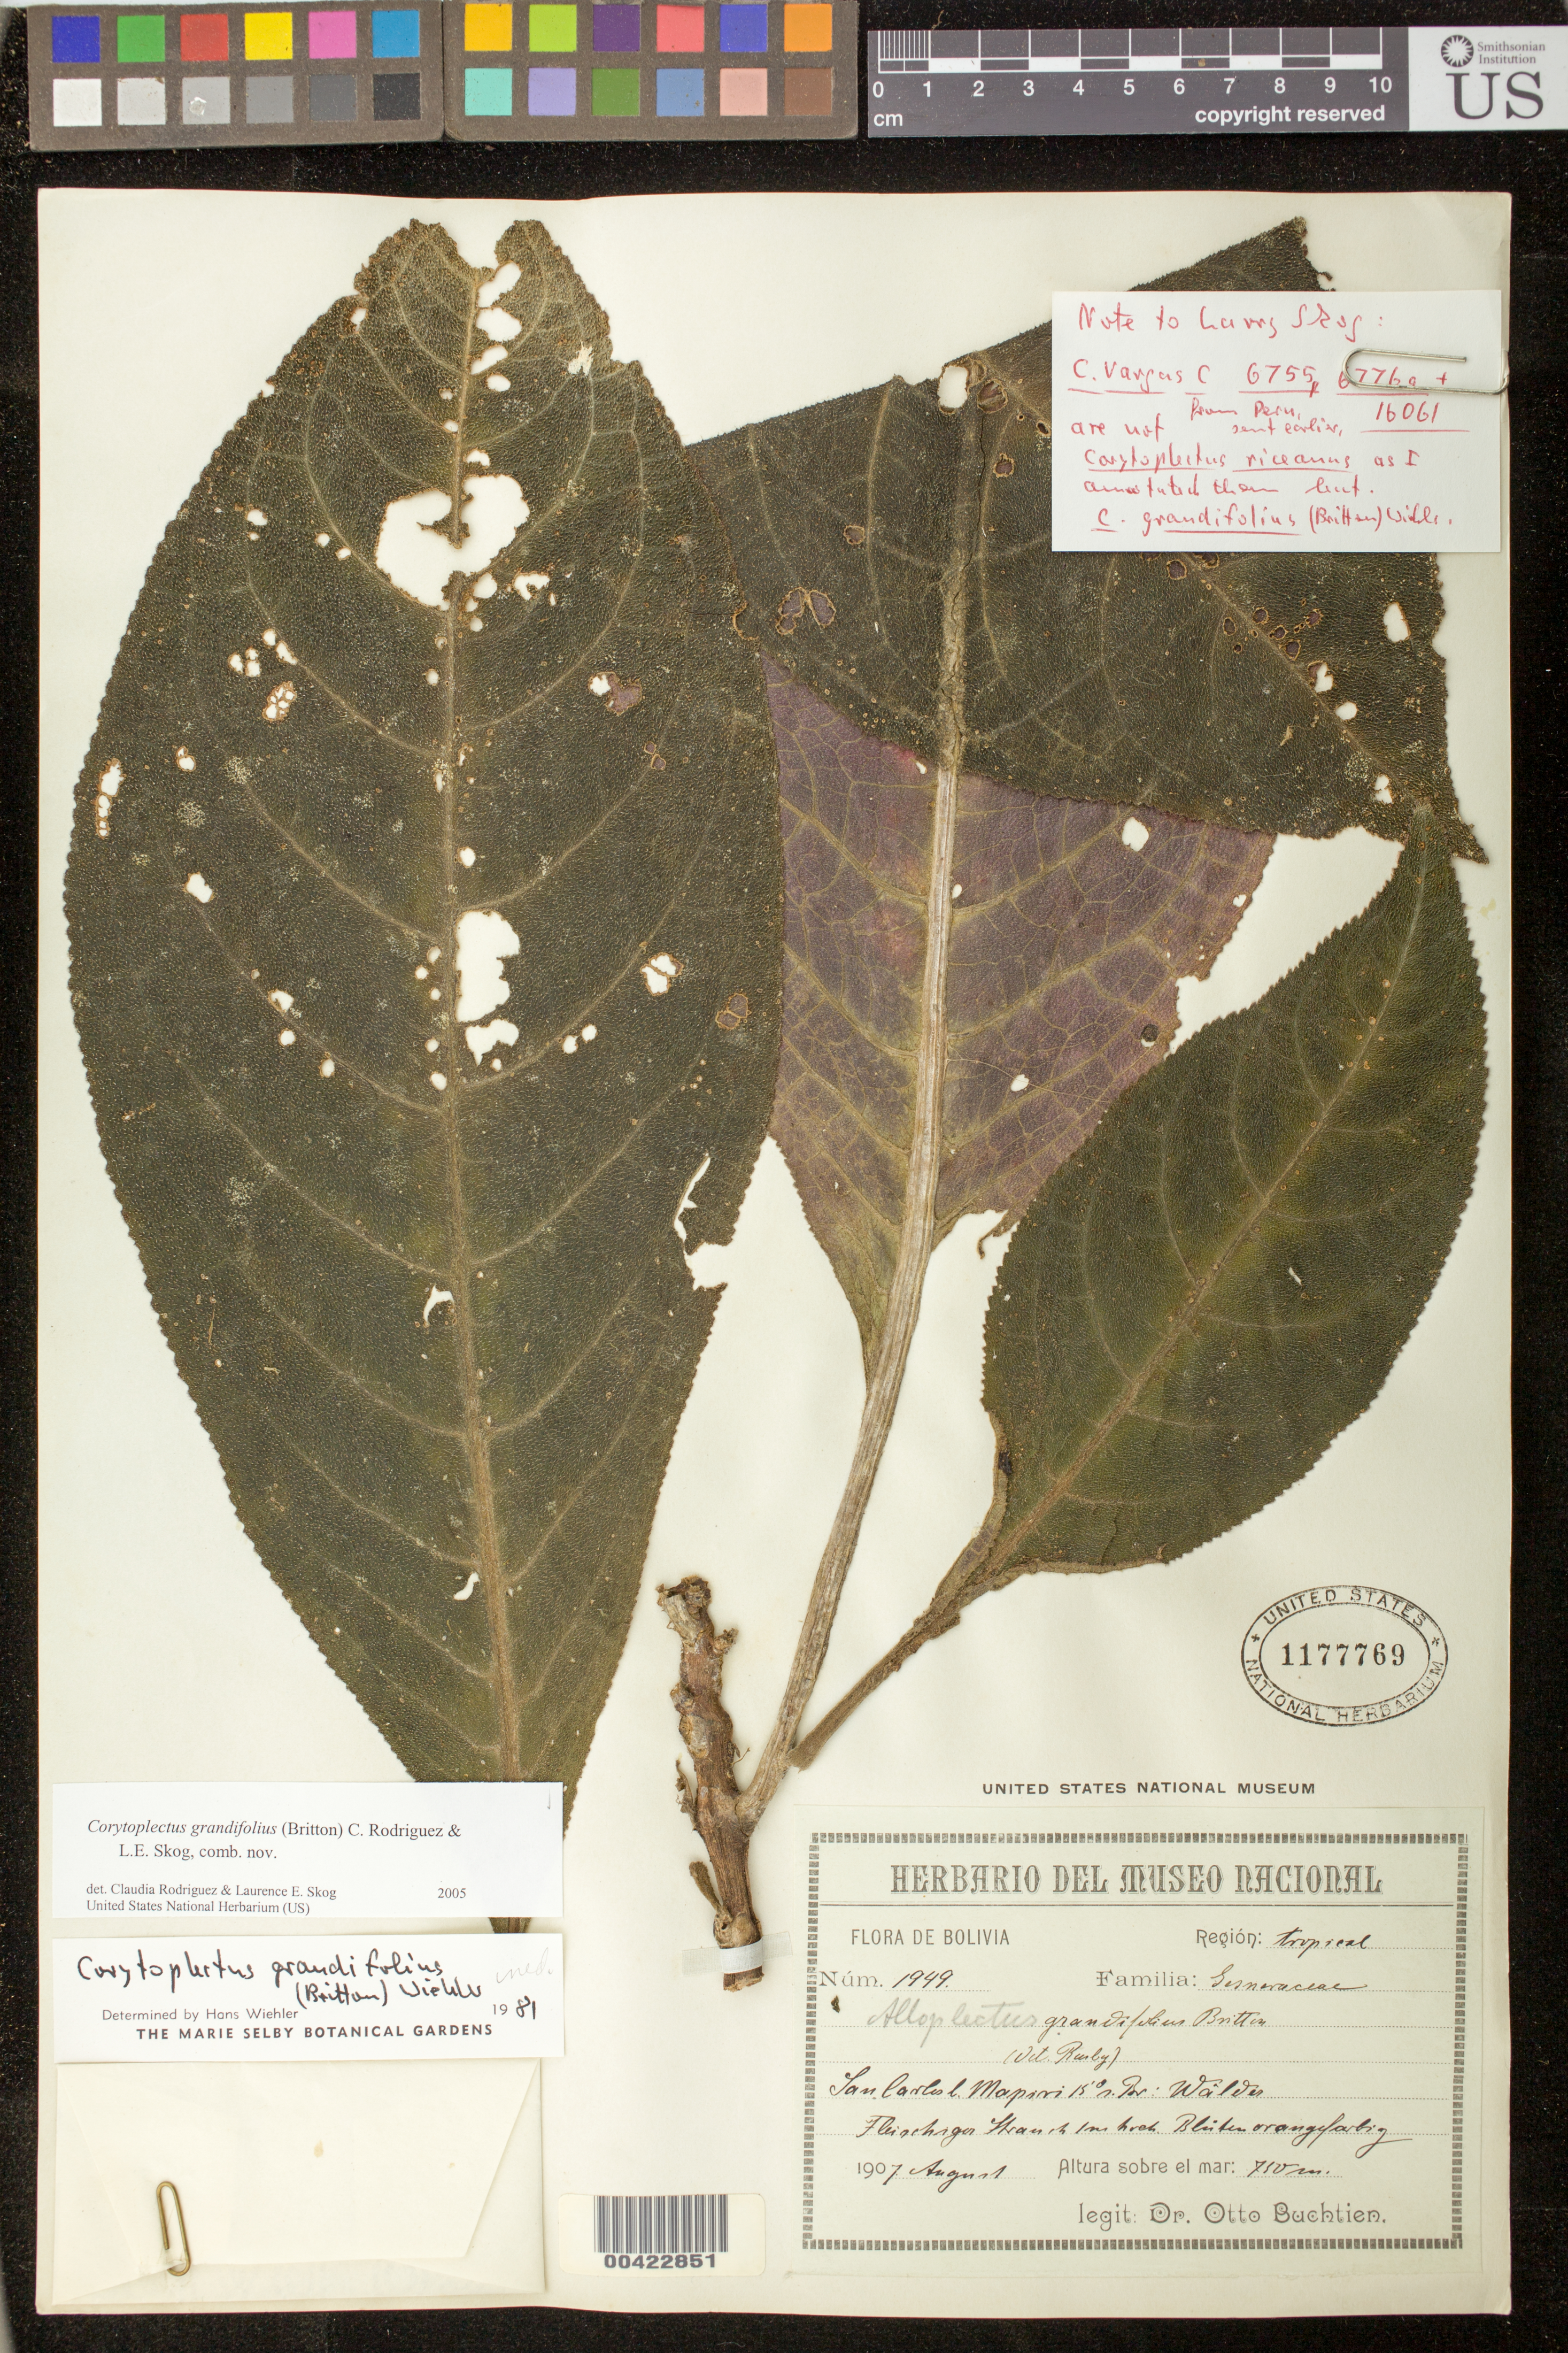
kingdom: Plantae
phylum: Tracheophyta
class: Magnoliopsida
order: Lamiales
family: Gesneriaceae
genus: Corytoplectus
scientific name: Corytoplectus grandifolius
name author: (Britton ex Rusby) Rodr.-Flores & L.E. Skog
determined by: Rodríguez-Flores, C. I.; Skog, L. E.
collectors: O. Buchtien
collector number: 1949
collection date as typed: Aug 1907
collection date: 1907-08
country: Bolivia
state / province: La Paz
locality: San Carlos, Mapiri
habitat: Tropical region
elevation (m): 750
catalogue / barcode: US 1177769